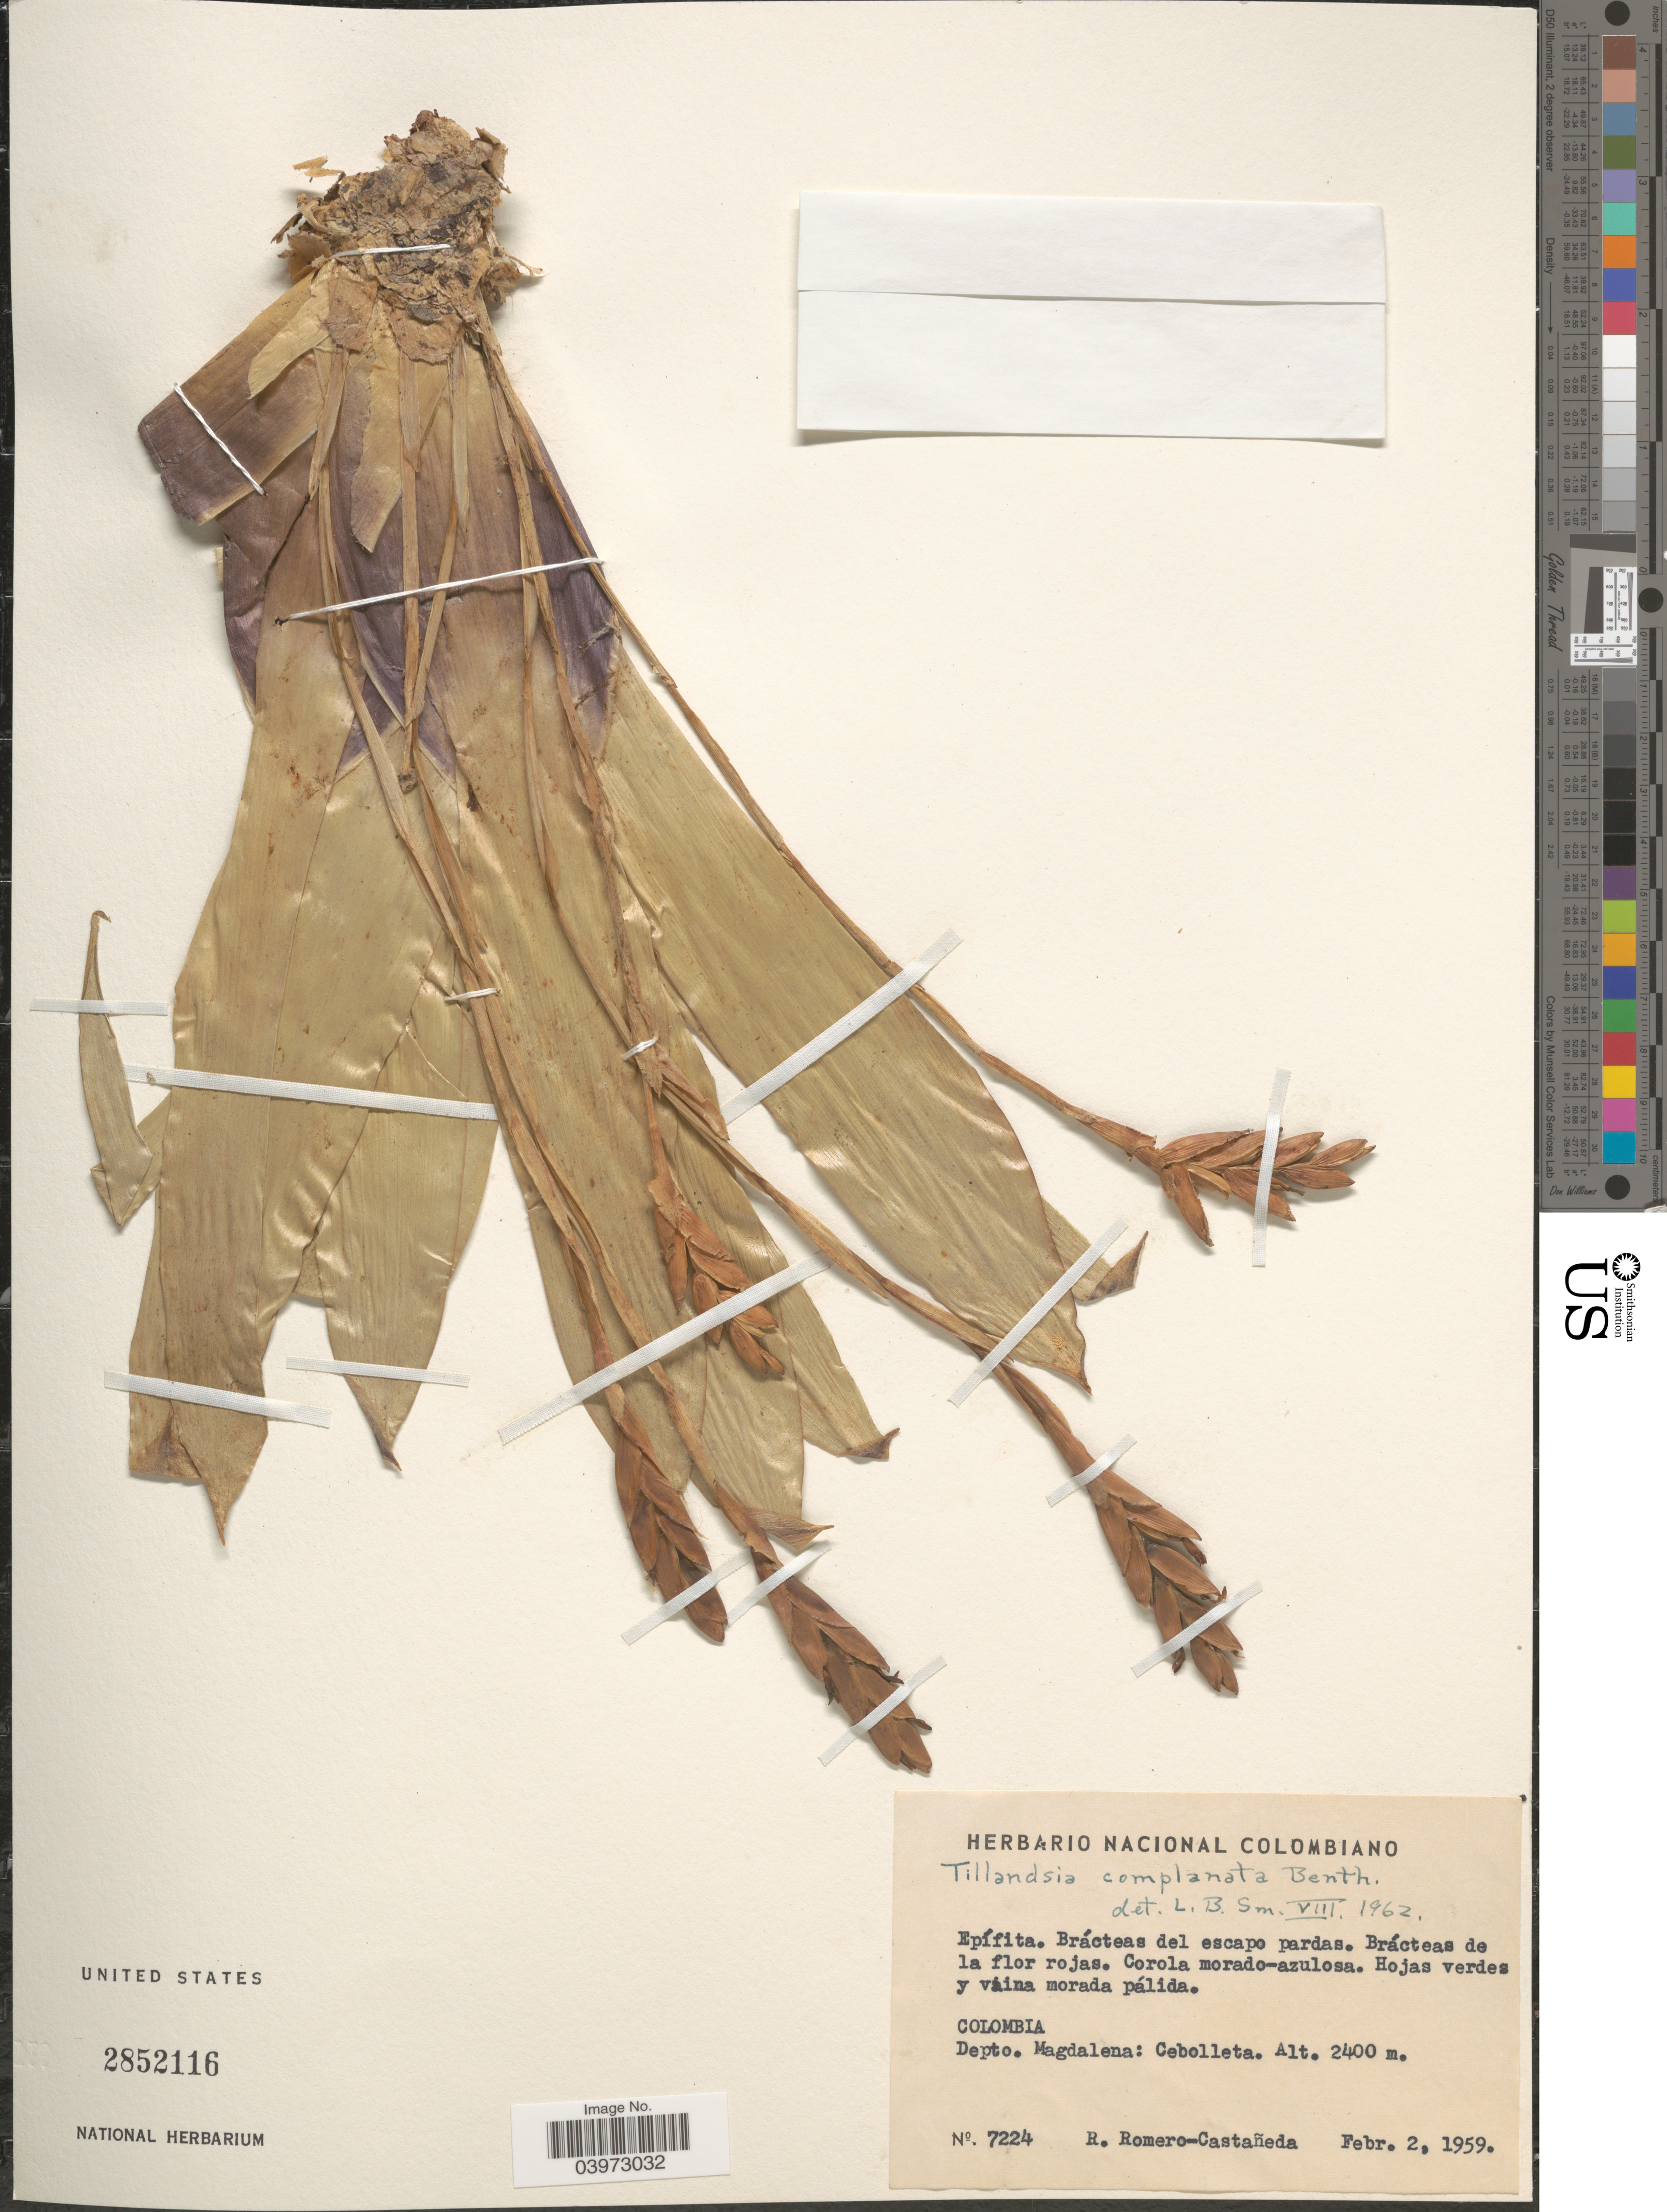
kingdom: Plantae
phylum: Tracheophyta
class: Liliopsida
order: Poales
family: Bromeliaceae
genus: Tillandsia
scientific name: Tillandsia complanata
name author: Benth.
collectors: R. Romero Castañeda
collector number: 7224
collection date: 1959-02-02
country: Colombia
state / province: Magdalena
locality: Depto. Magdalena: Cebolleta.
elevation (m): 2400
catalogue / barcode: US 2852116